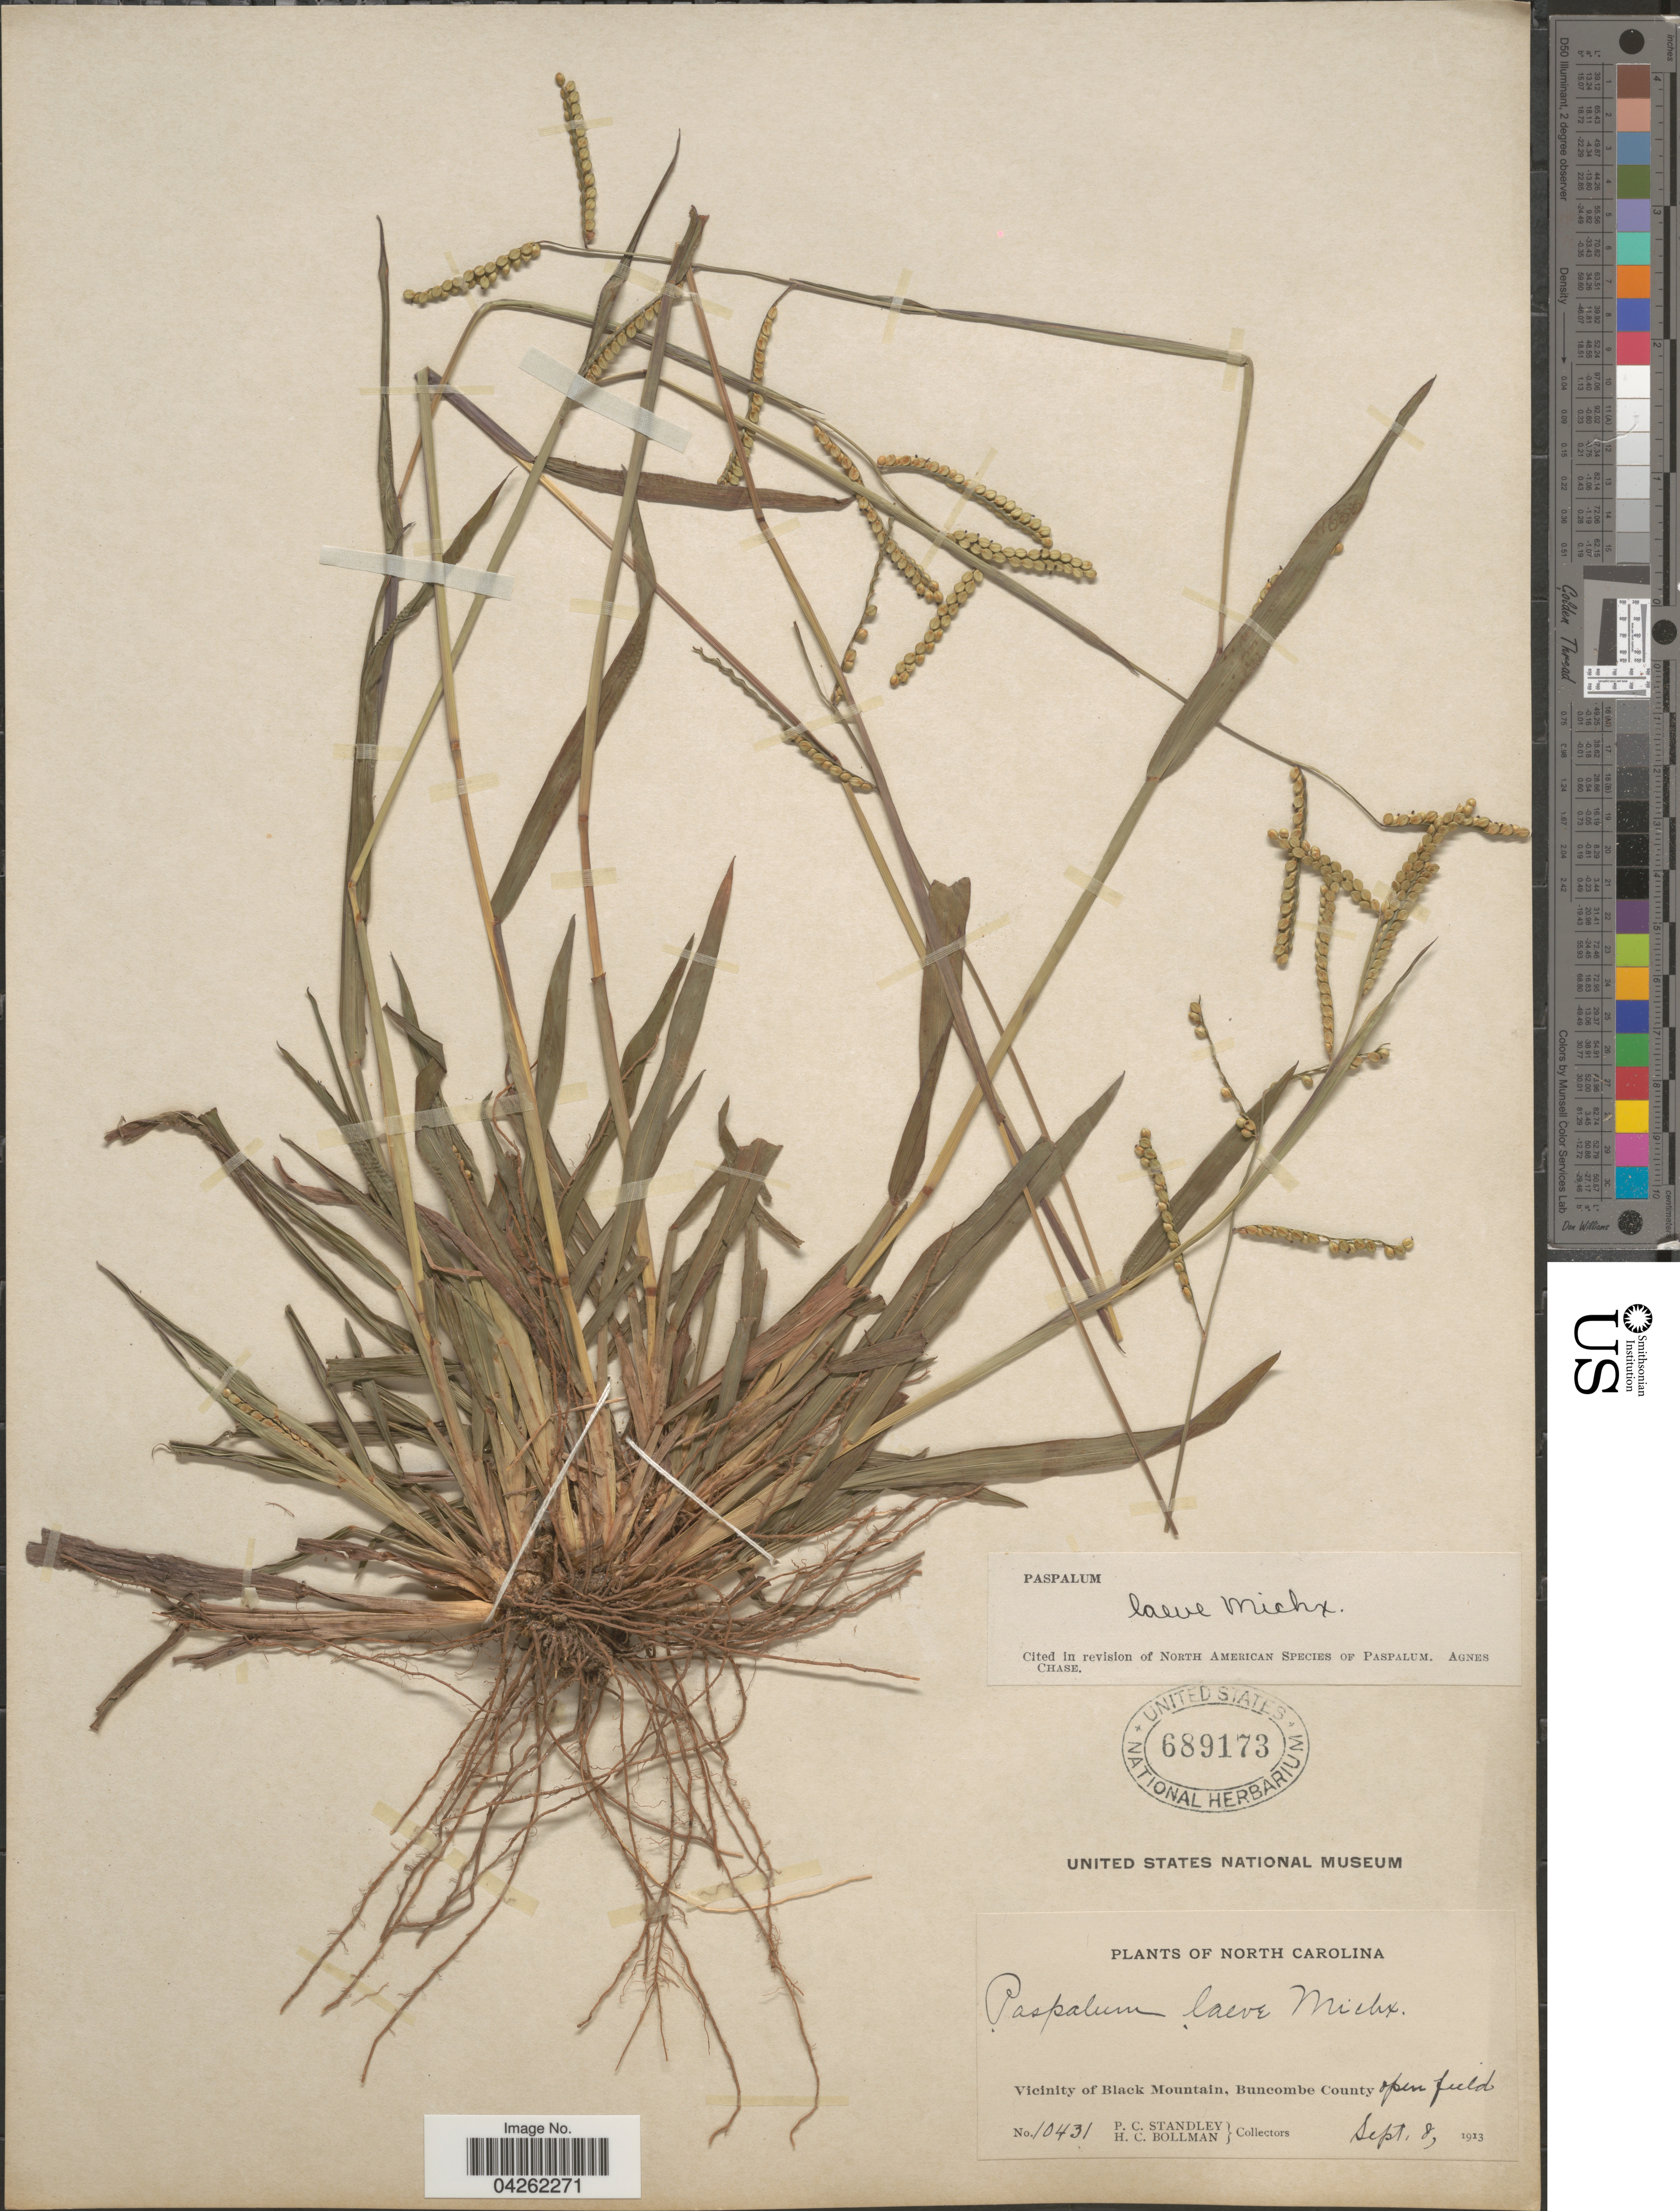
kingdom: Plantae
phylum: Tracheophyta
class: Liliopsida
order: Poales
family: Poaceae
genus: Paspalum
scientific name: Paspalum laeve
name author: Michx.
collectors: P. C. Standley & H. C. Bollman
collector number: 10431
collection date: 1913-09-08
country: United States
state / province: North Carolina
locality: Vicinity of Black Mountain, Buncombe County open field.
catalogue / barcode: US 689173